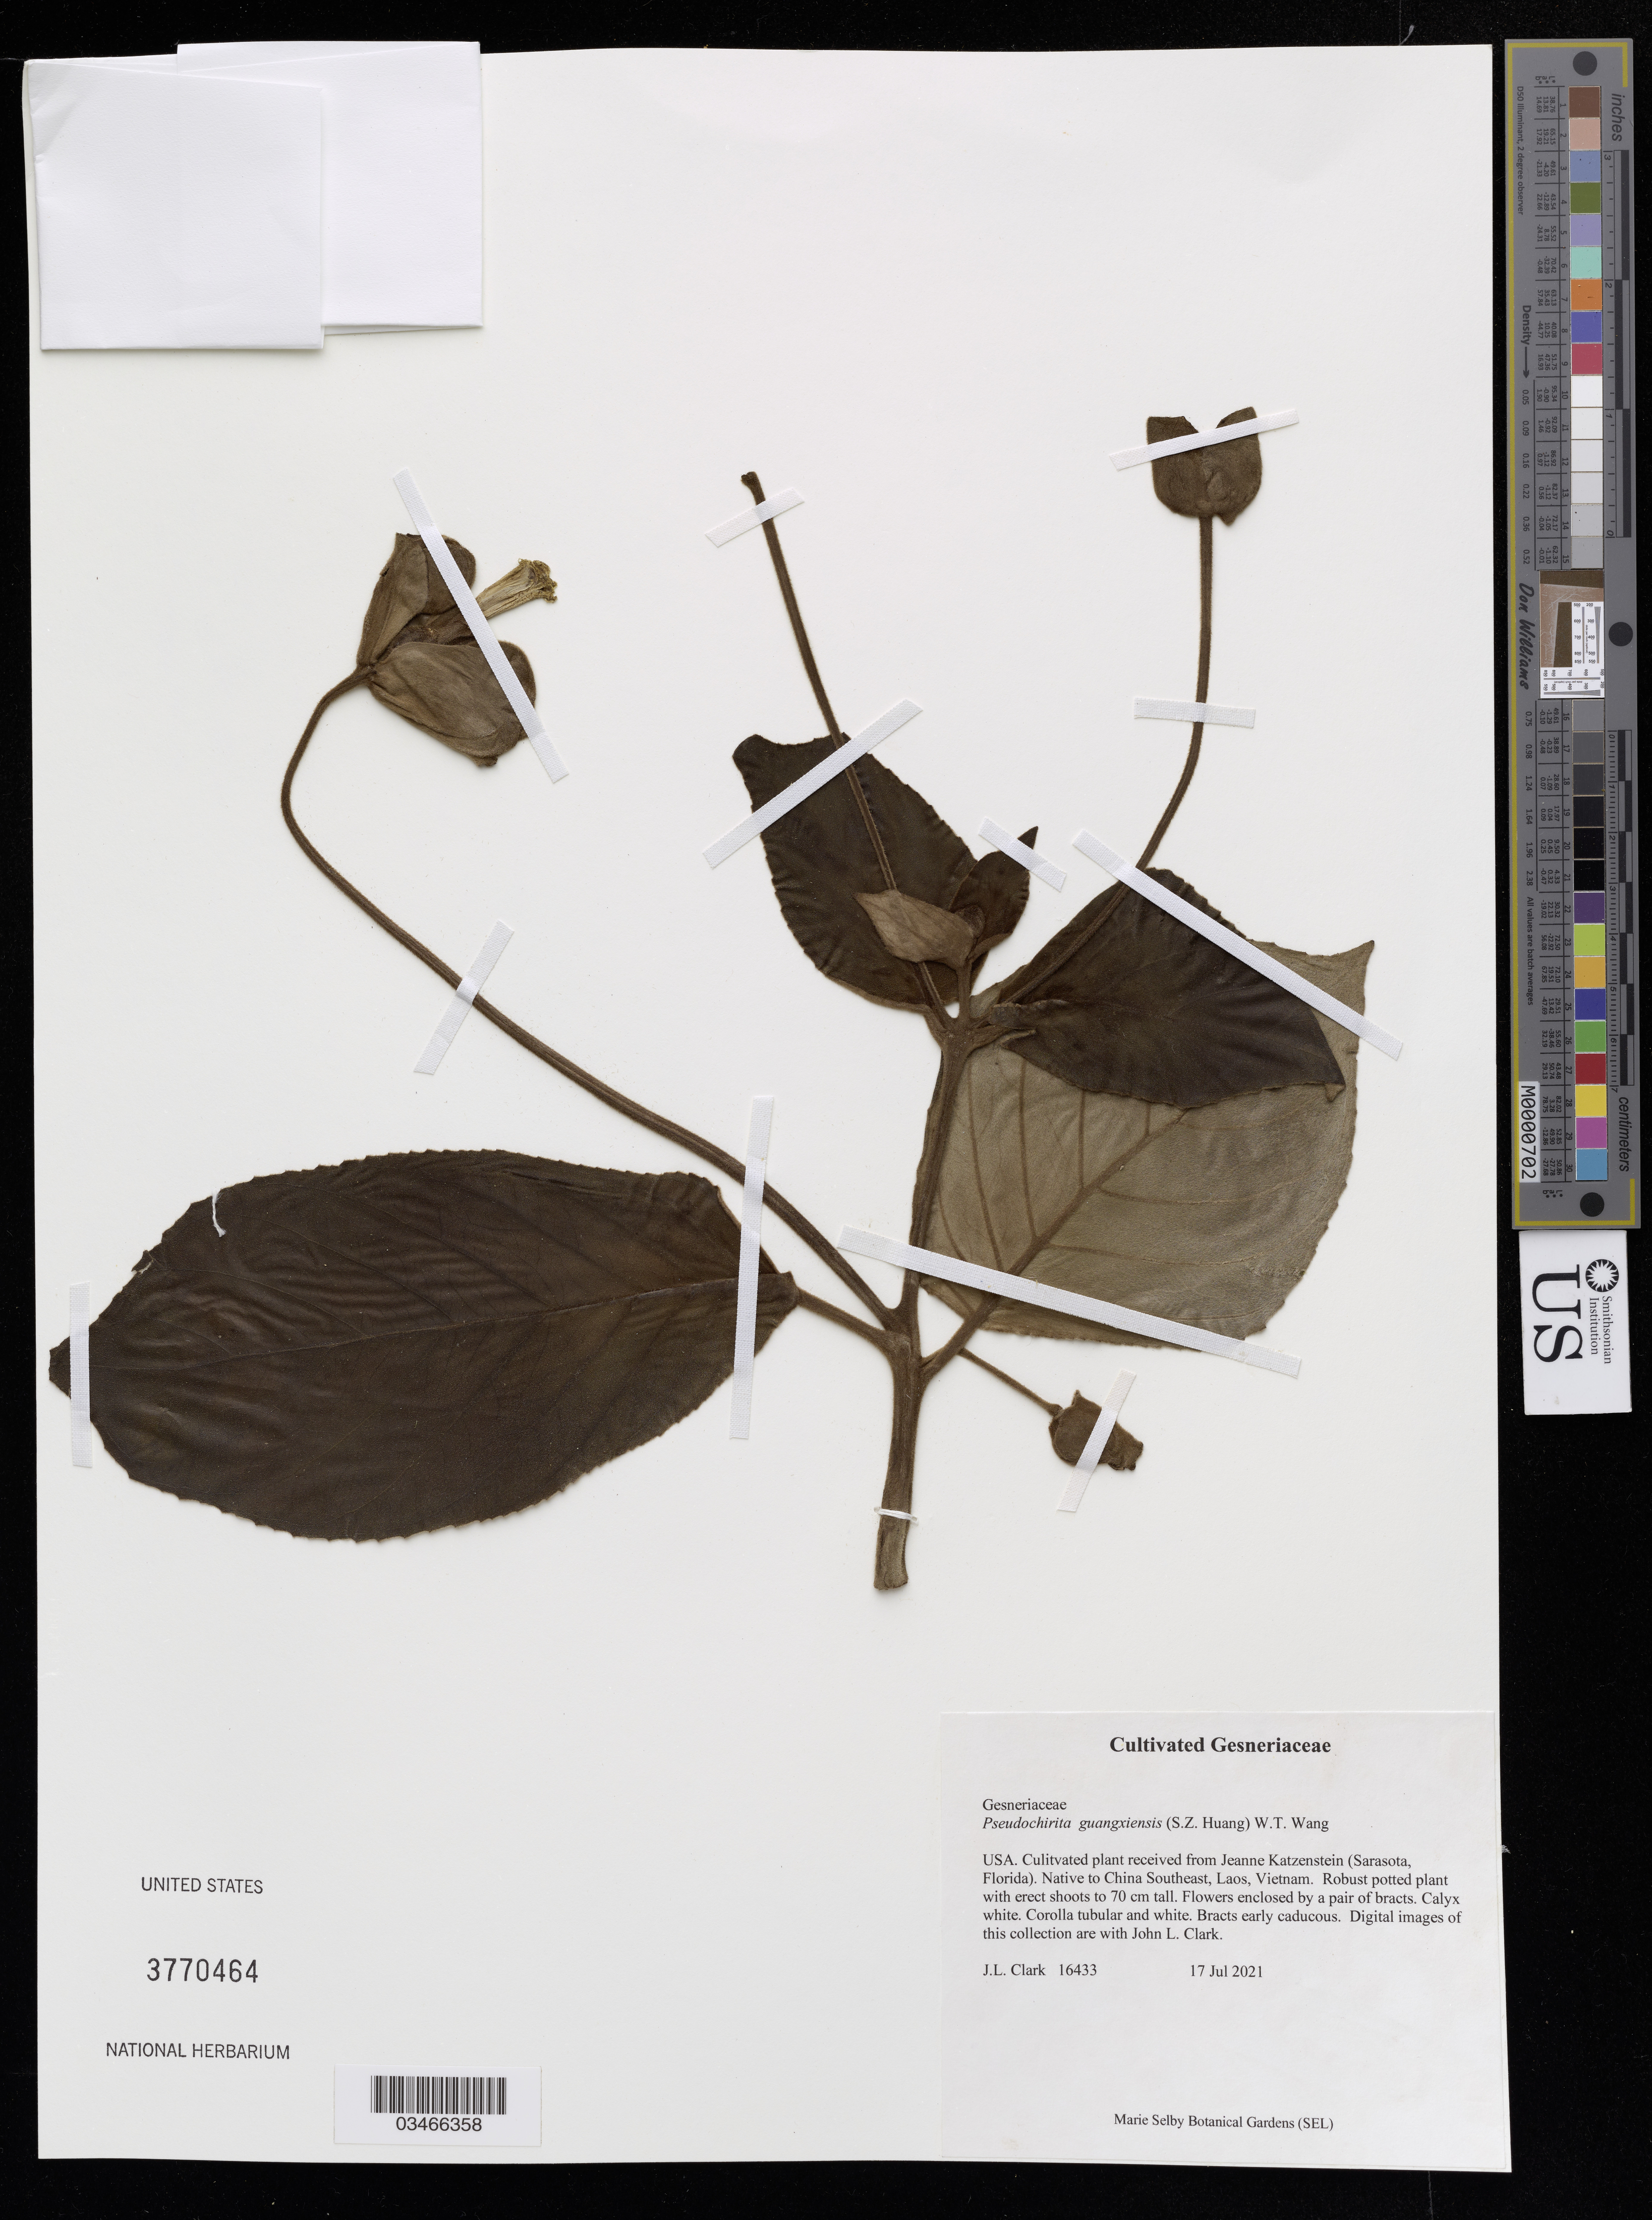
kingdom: Plantae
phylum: Tracheophyta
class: Magnoliopsida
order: Lamiales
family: Gesneriaceae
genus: Pseudochirita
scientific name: Pseudochirita guangxiensis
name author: (S.Z. Huang) W.T. Wang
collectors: J. Clark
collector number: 16433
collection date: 2021-07-17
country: United States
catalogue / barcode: US 3770464